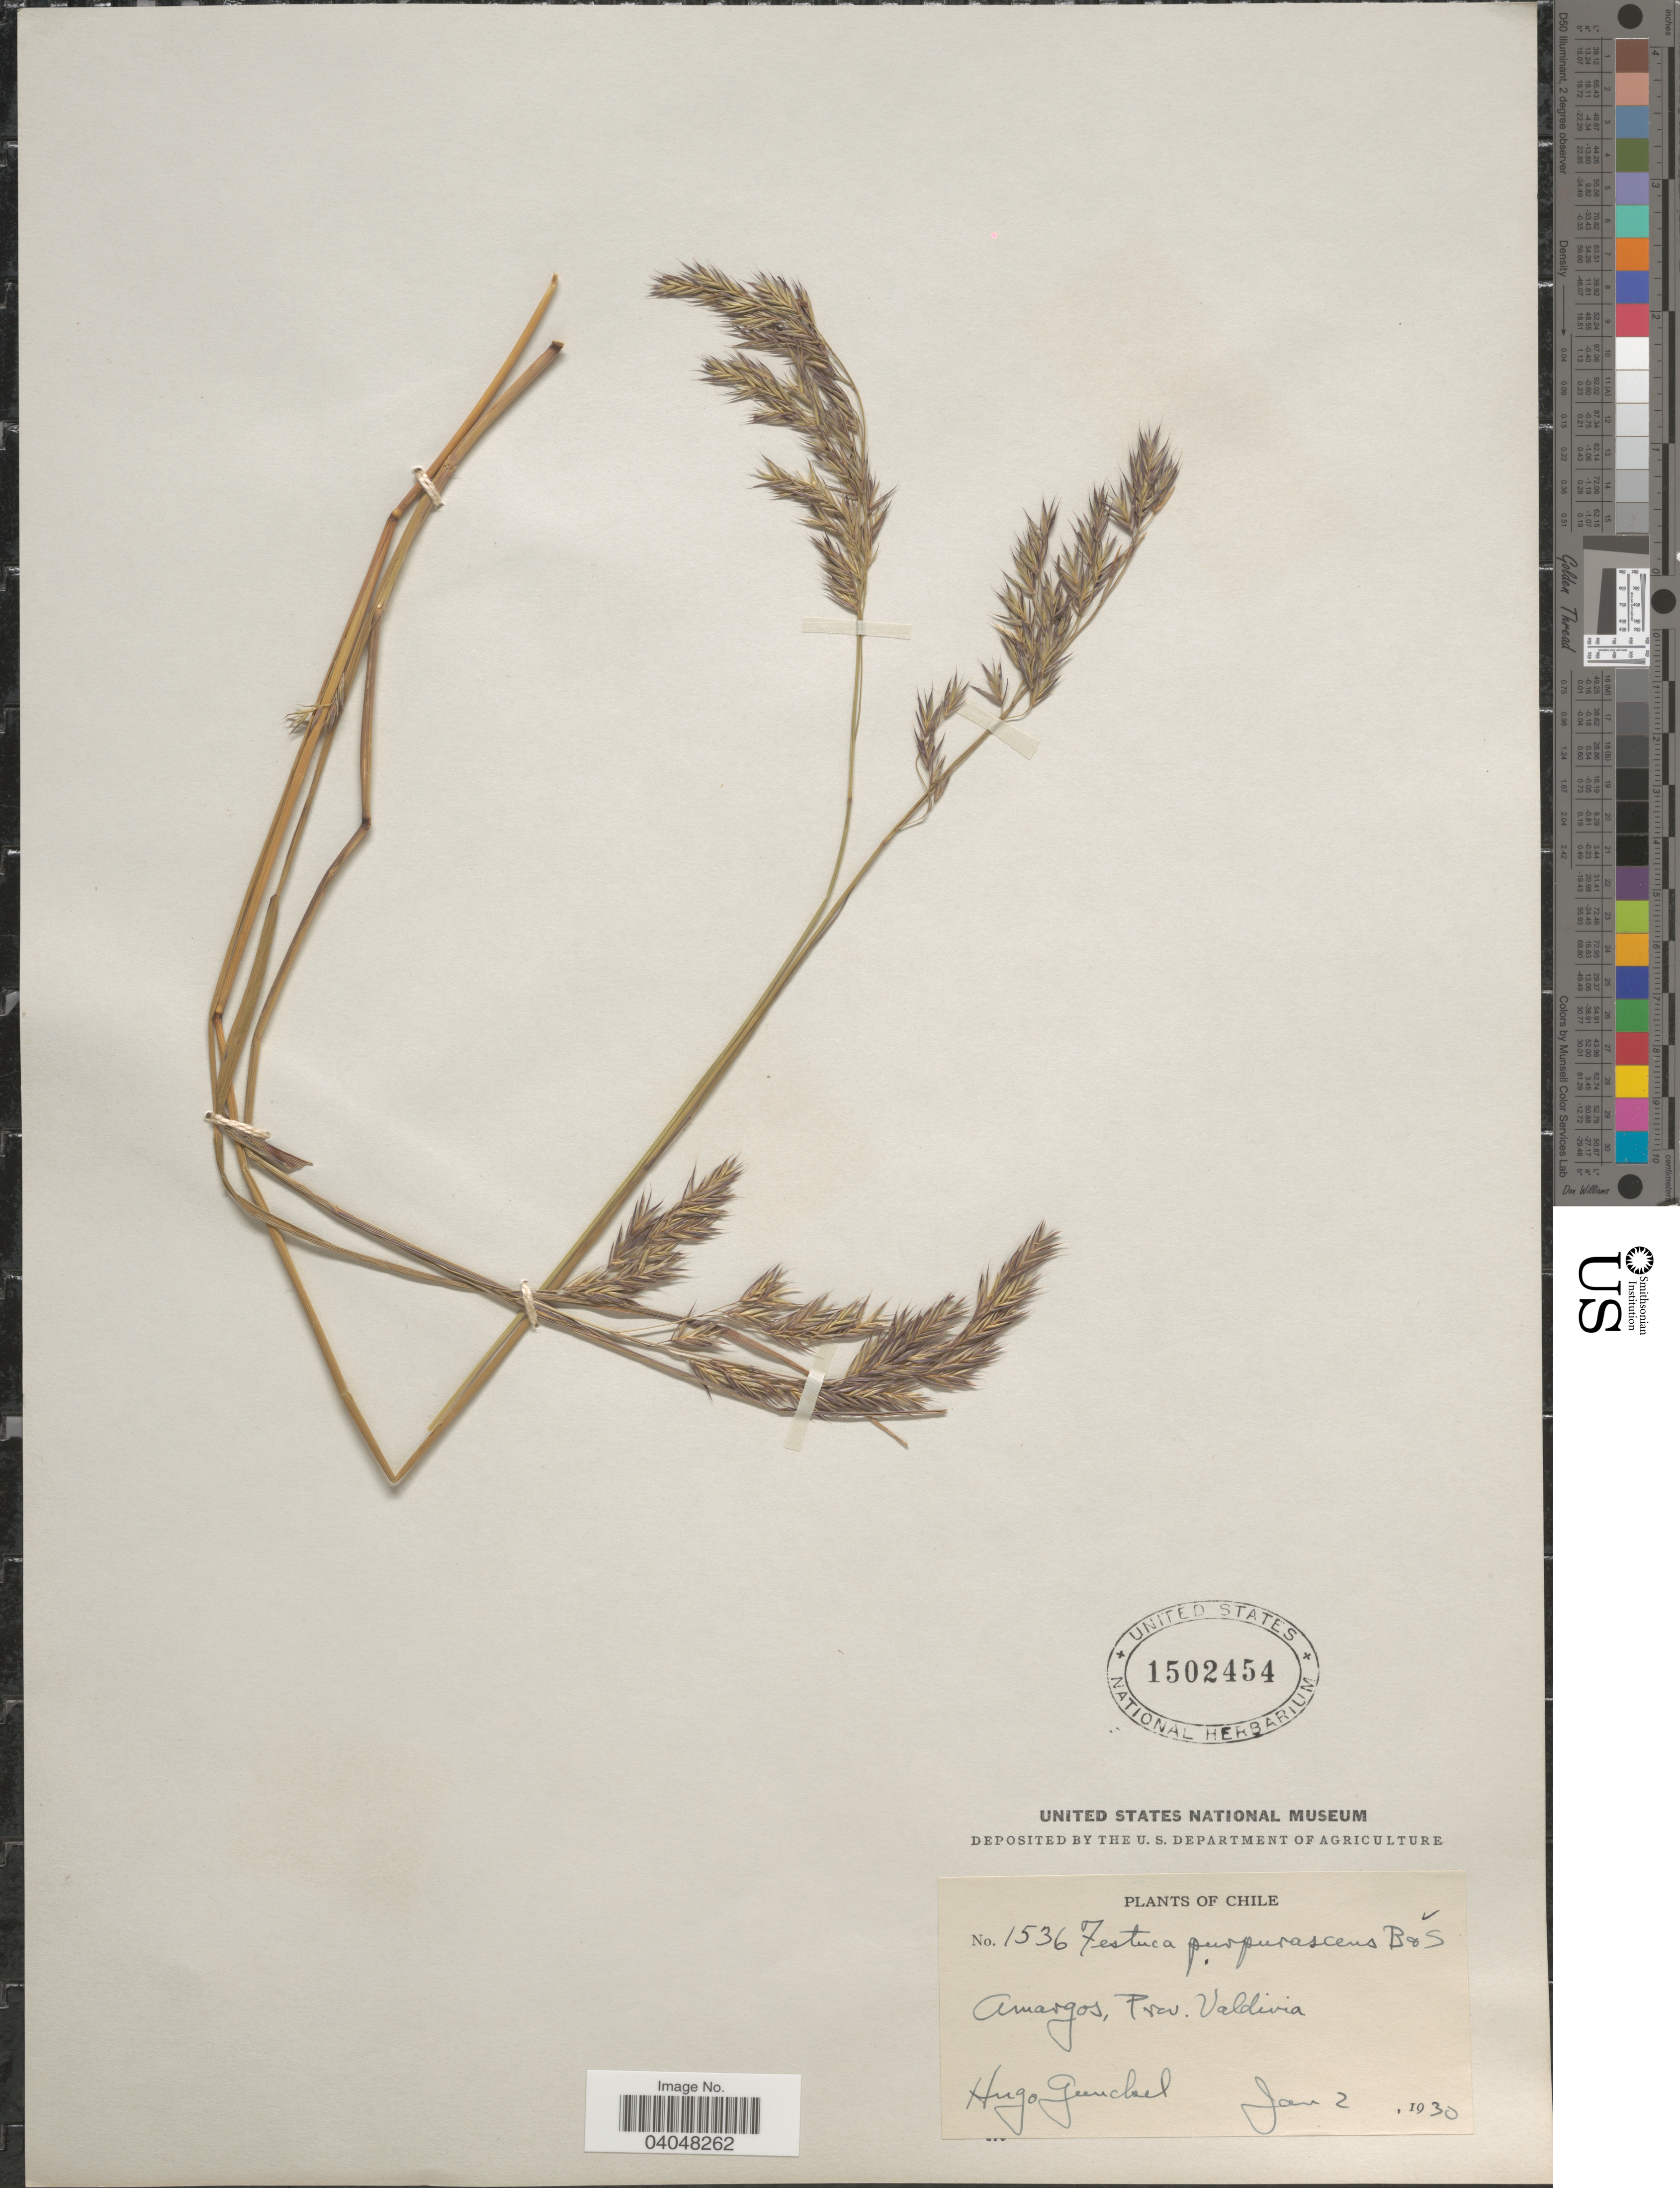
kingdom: Plantae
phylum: Tracheophyta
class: Liliopsida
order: Poales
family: Poaceae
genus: Festuca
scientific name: Festuca purpurascens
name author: Banks & Sol. ex Hook. f.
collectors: H. Gunckel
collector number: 1536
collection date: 1930-01-02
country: Chile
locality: Amargos, Prov. Valdivia.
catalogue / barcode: US 1502454